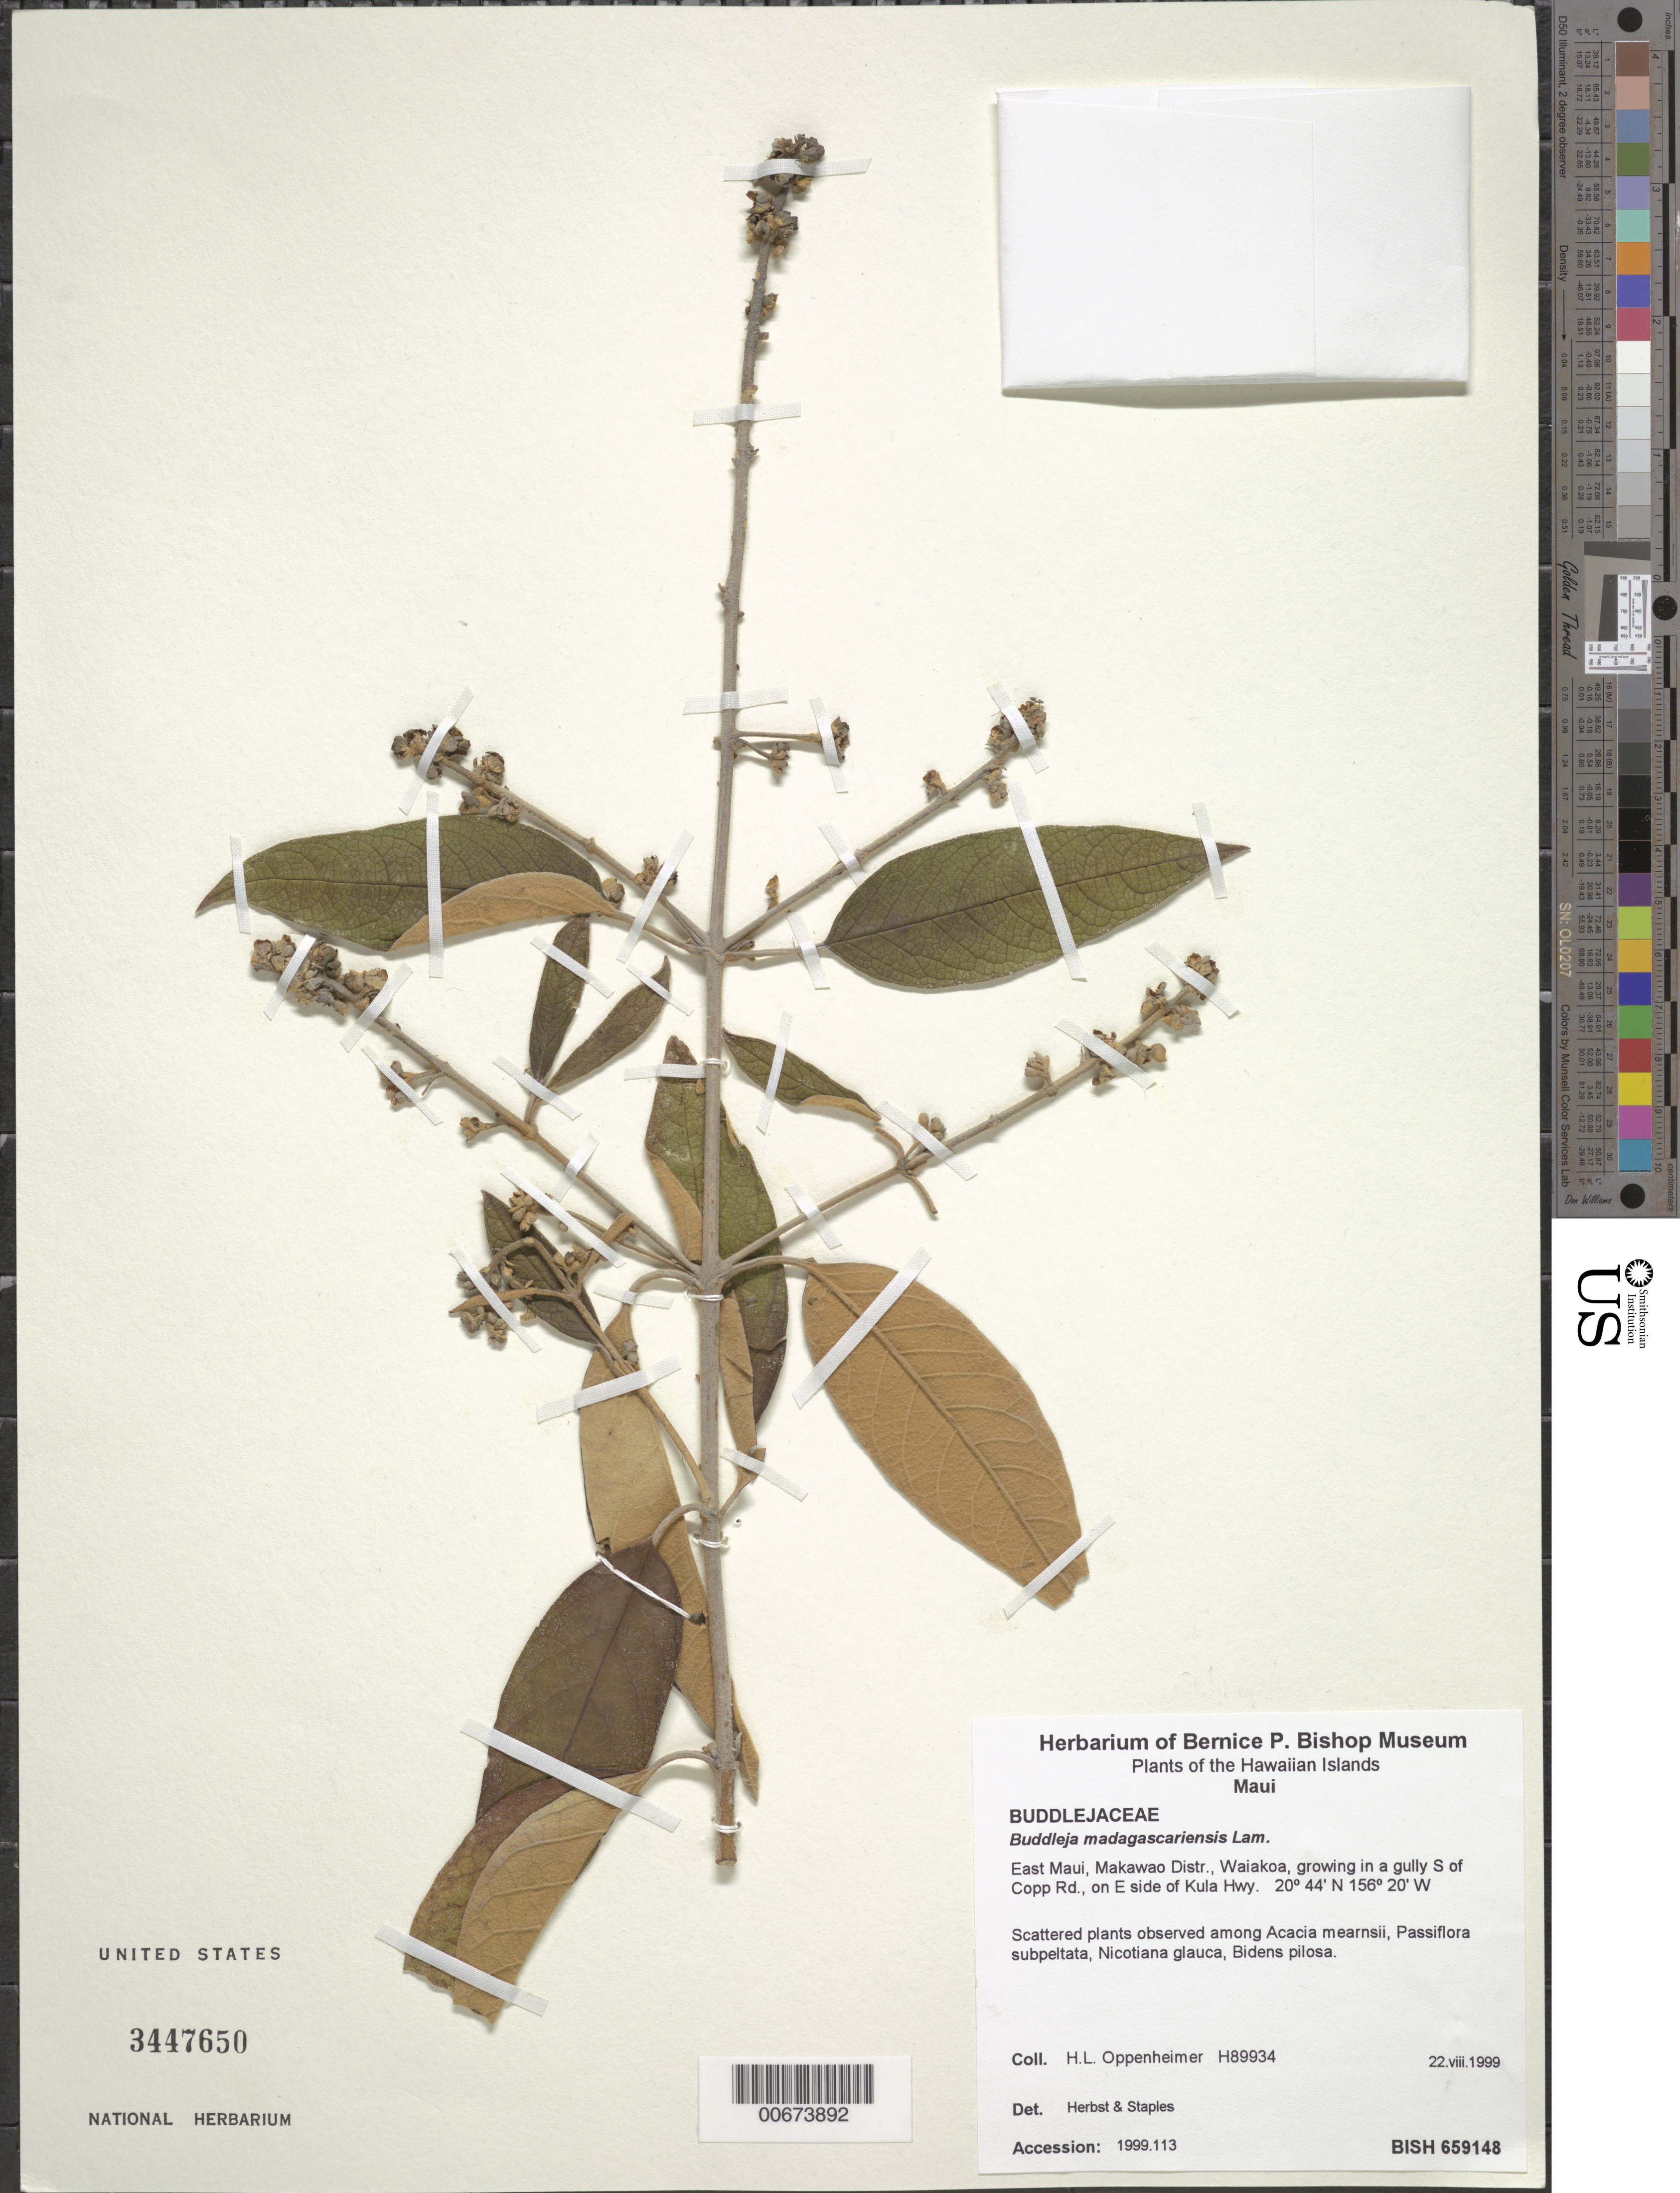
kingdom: Plantae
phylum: Tracheophyta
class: Magnoliopsida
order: Lamiales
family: Scrophulariaceae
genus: Buddleja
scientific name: Buddleja madagascariensis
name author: Lam.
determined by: Staples, G. W.; Herbst, D. R.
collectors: H. L. Oppenheimer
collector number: H89934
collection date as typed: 22 Aug 1999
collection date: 1999-08-22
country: United States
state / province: Hawaii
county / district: Maui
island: Maui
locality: East Maui, Makawao Distr., Waiakoa, growing in a gully S of Copp Rd., on E side of Kula Hwy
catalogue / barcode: US 3447650